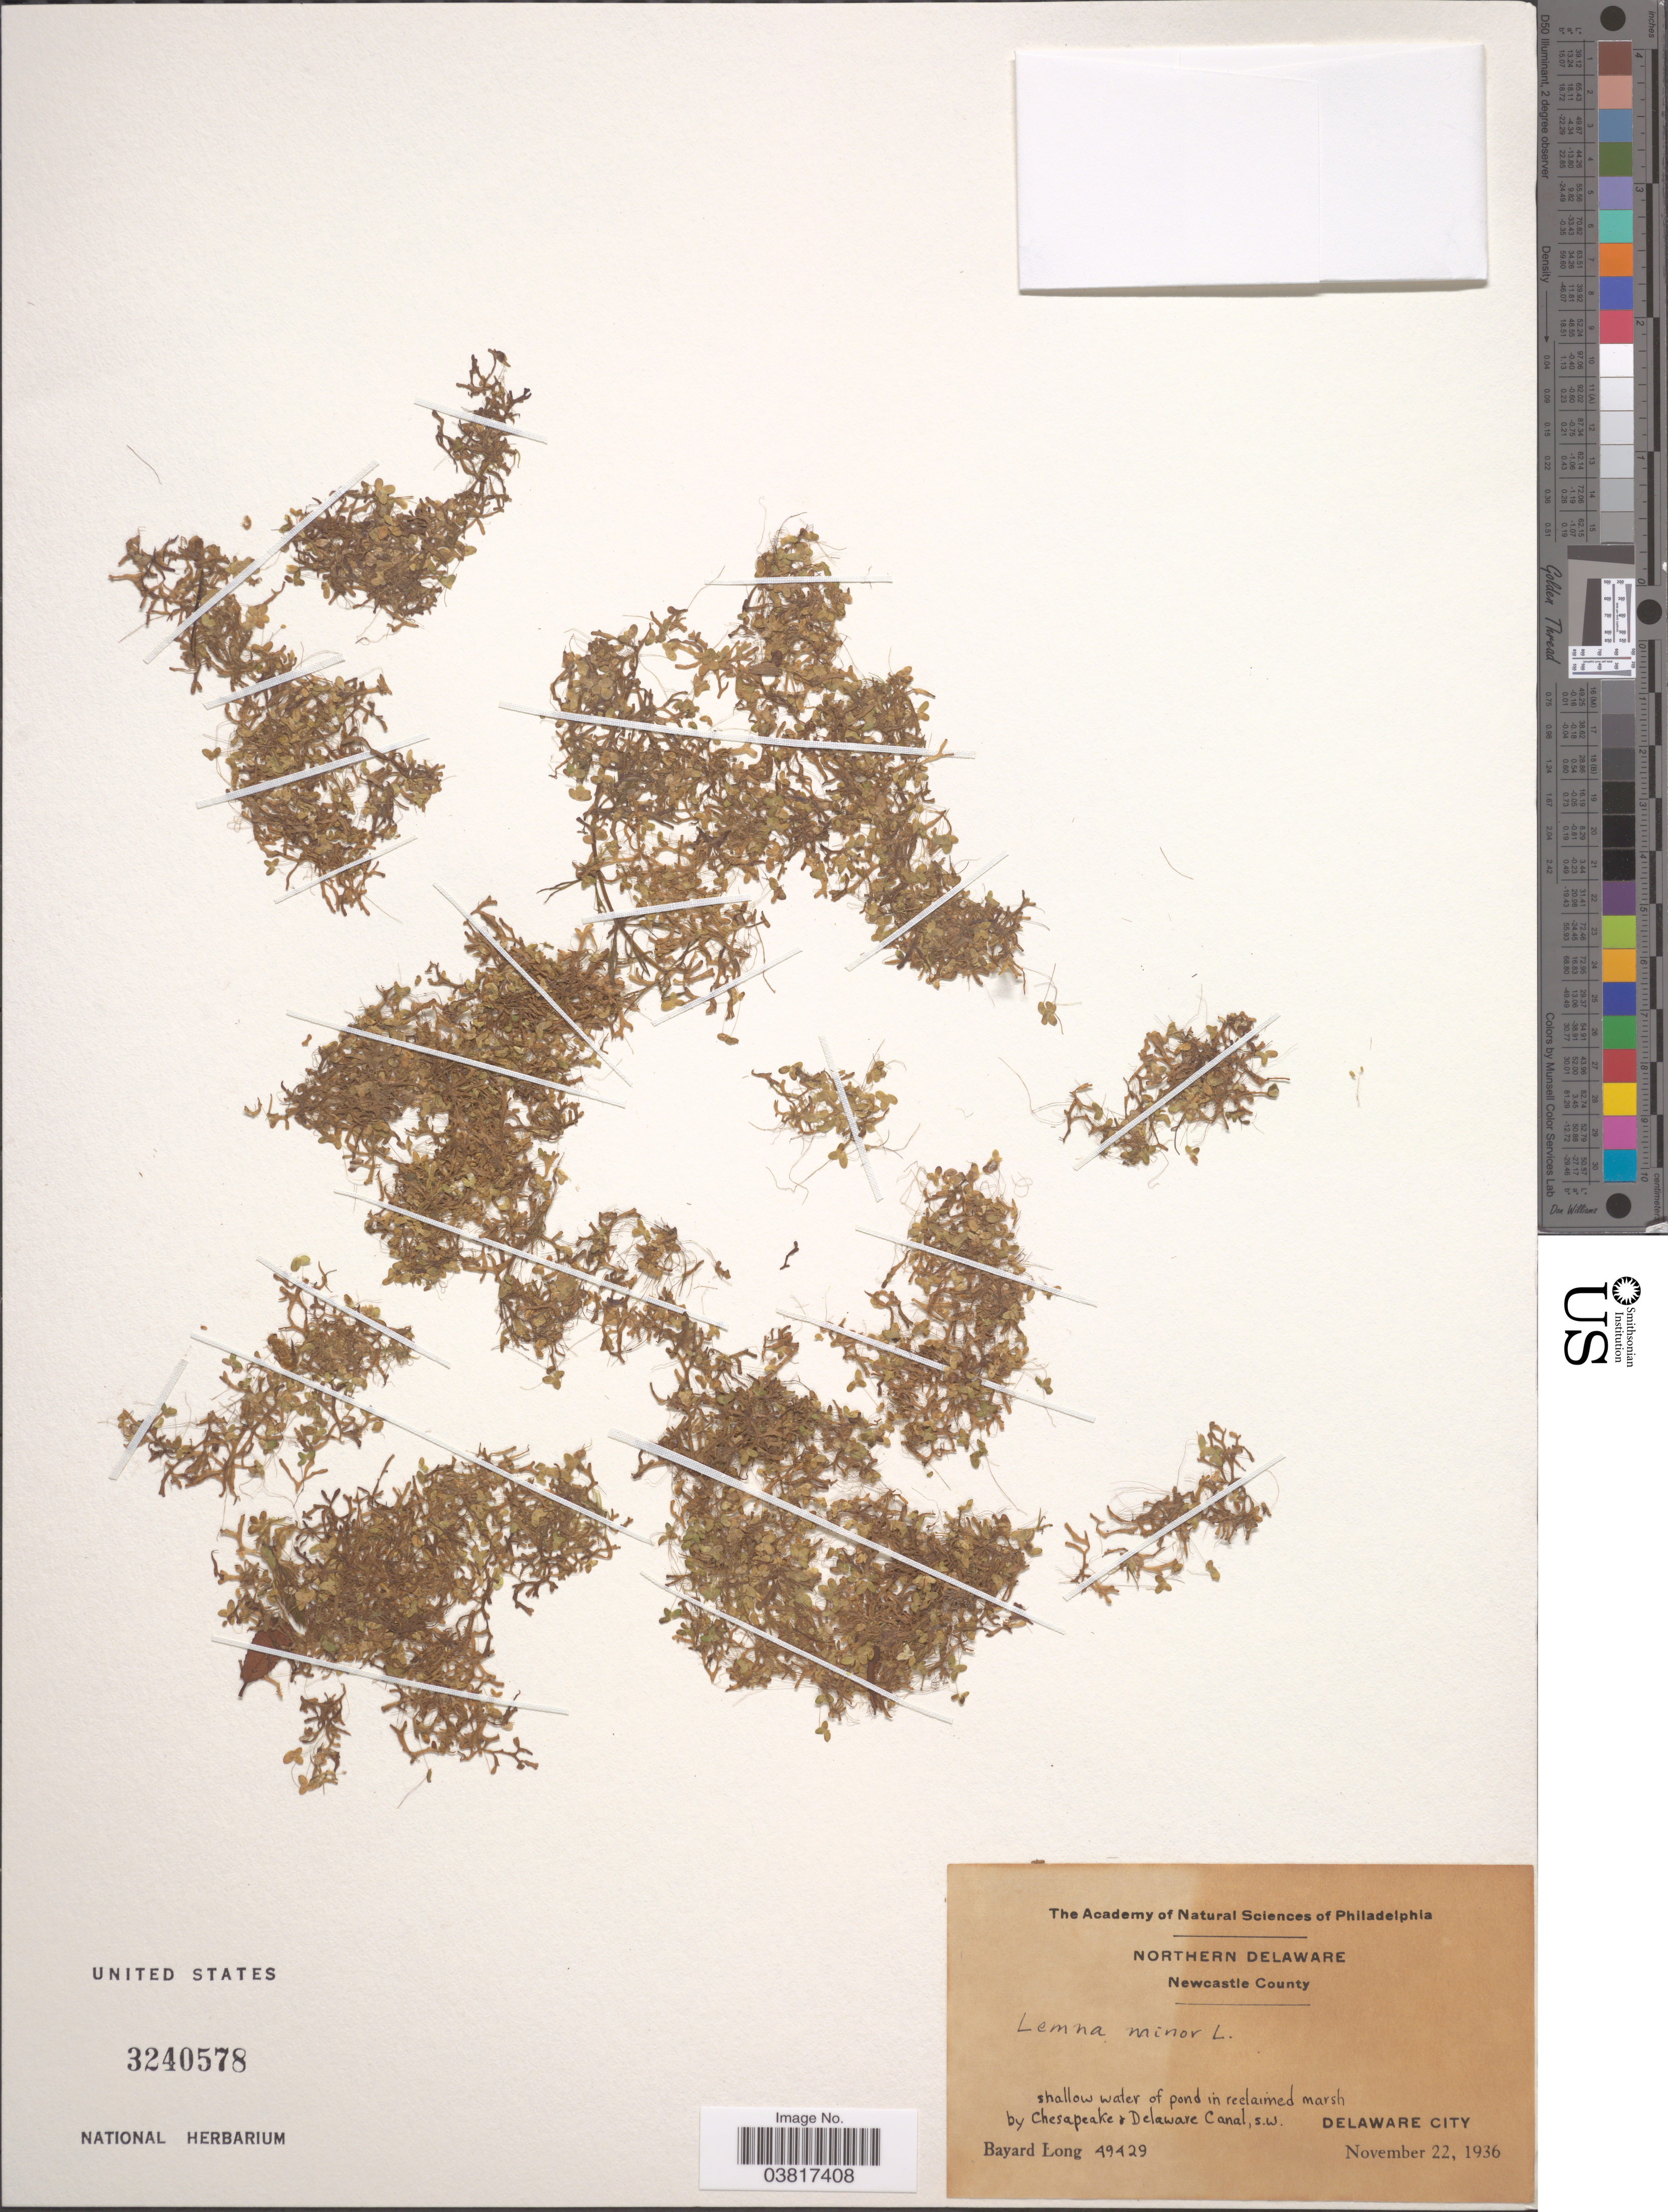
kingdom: Plantae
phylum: Tracheophyta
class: Liliopsida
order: Alismatales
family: Araceae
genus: Lemna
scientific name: Lemna minor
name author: L.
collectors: B. Long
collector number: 49429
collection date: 1936-11-22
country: United States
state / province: Delaware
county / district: New Castle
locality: Northern Delaware, Shallow water of pond in reclaimed marsh by Chesapeake, Delaware Canal, s.w. Delaware City.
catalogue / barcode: US 3240578